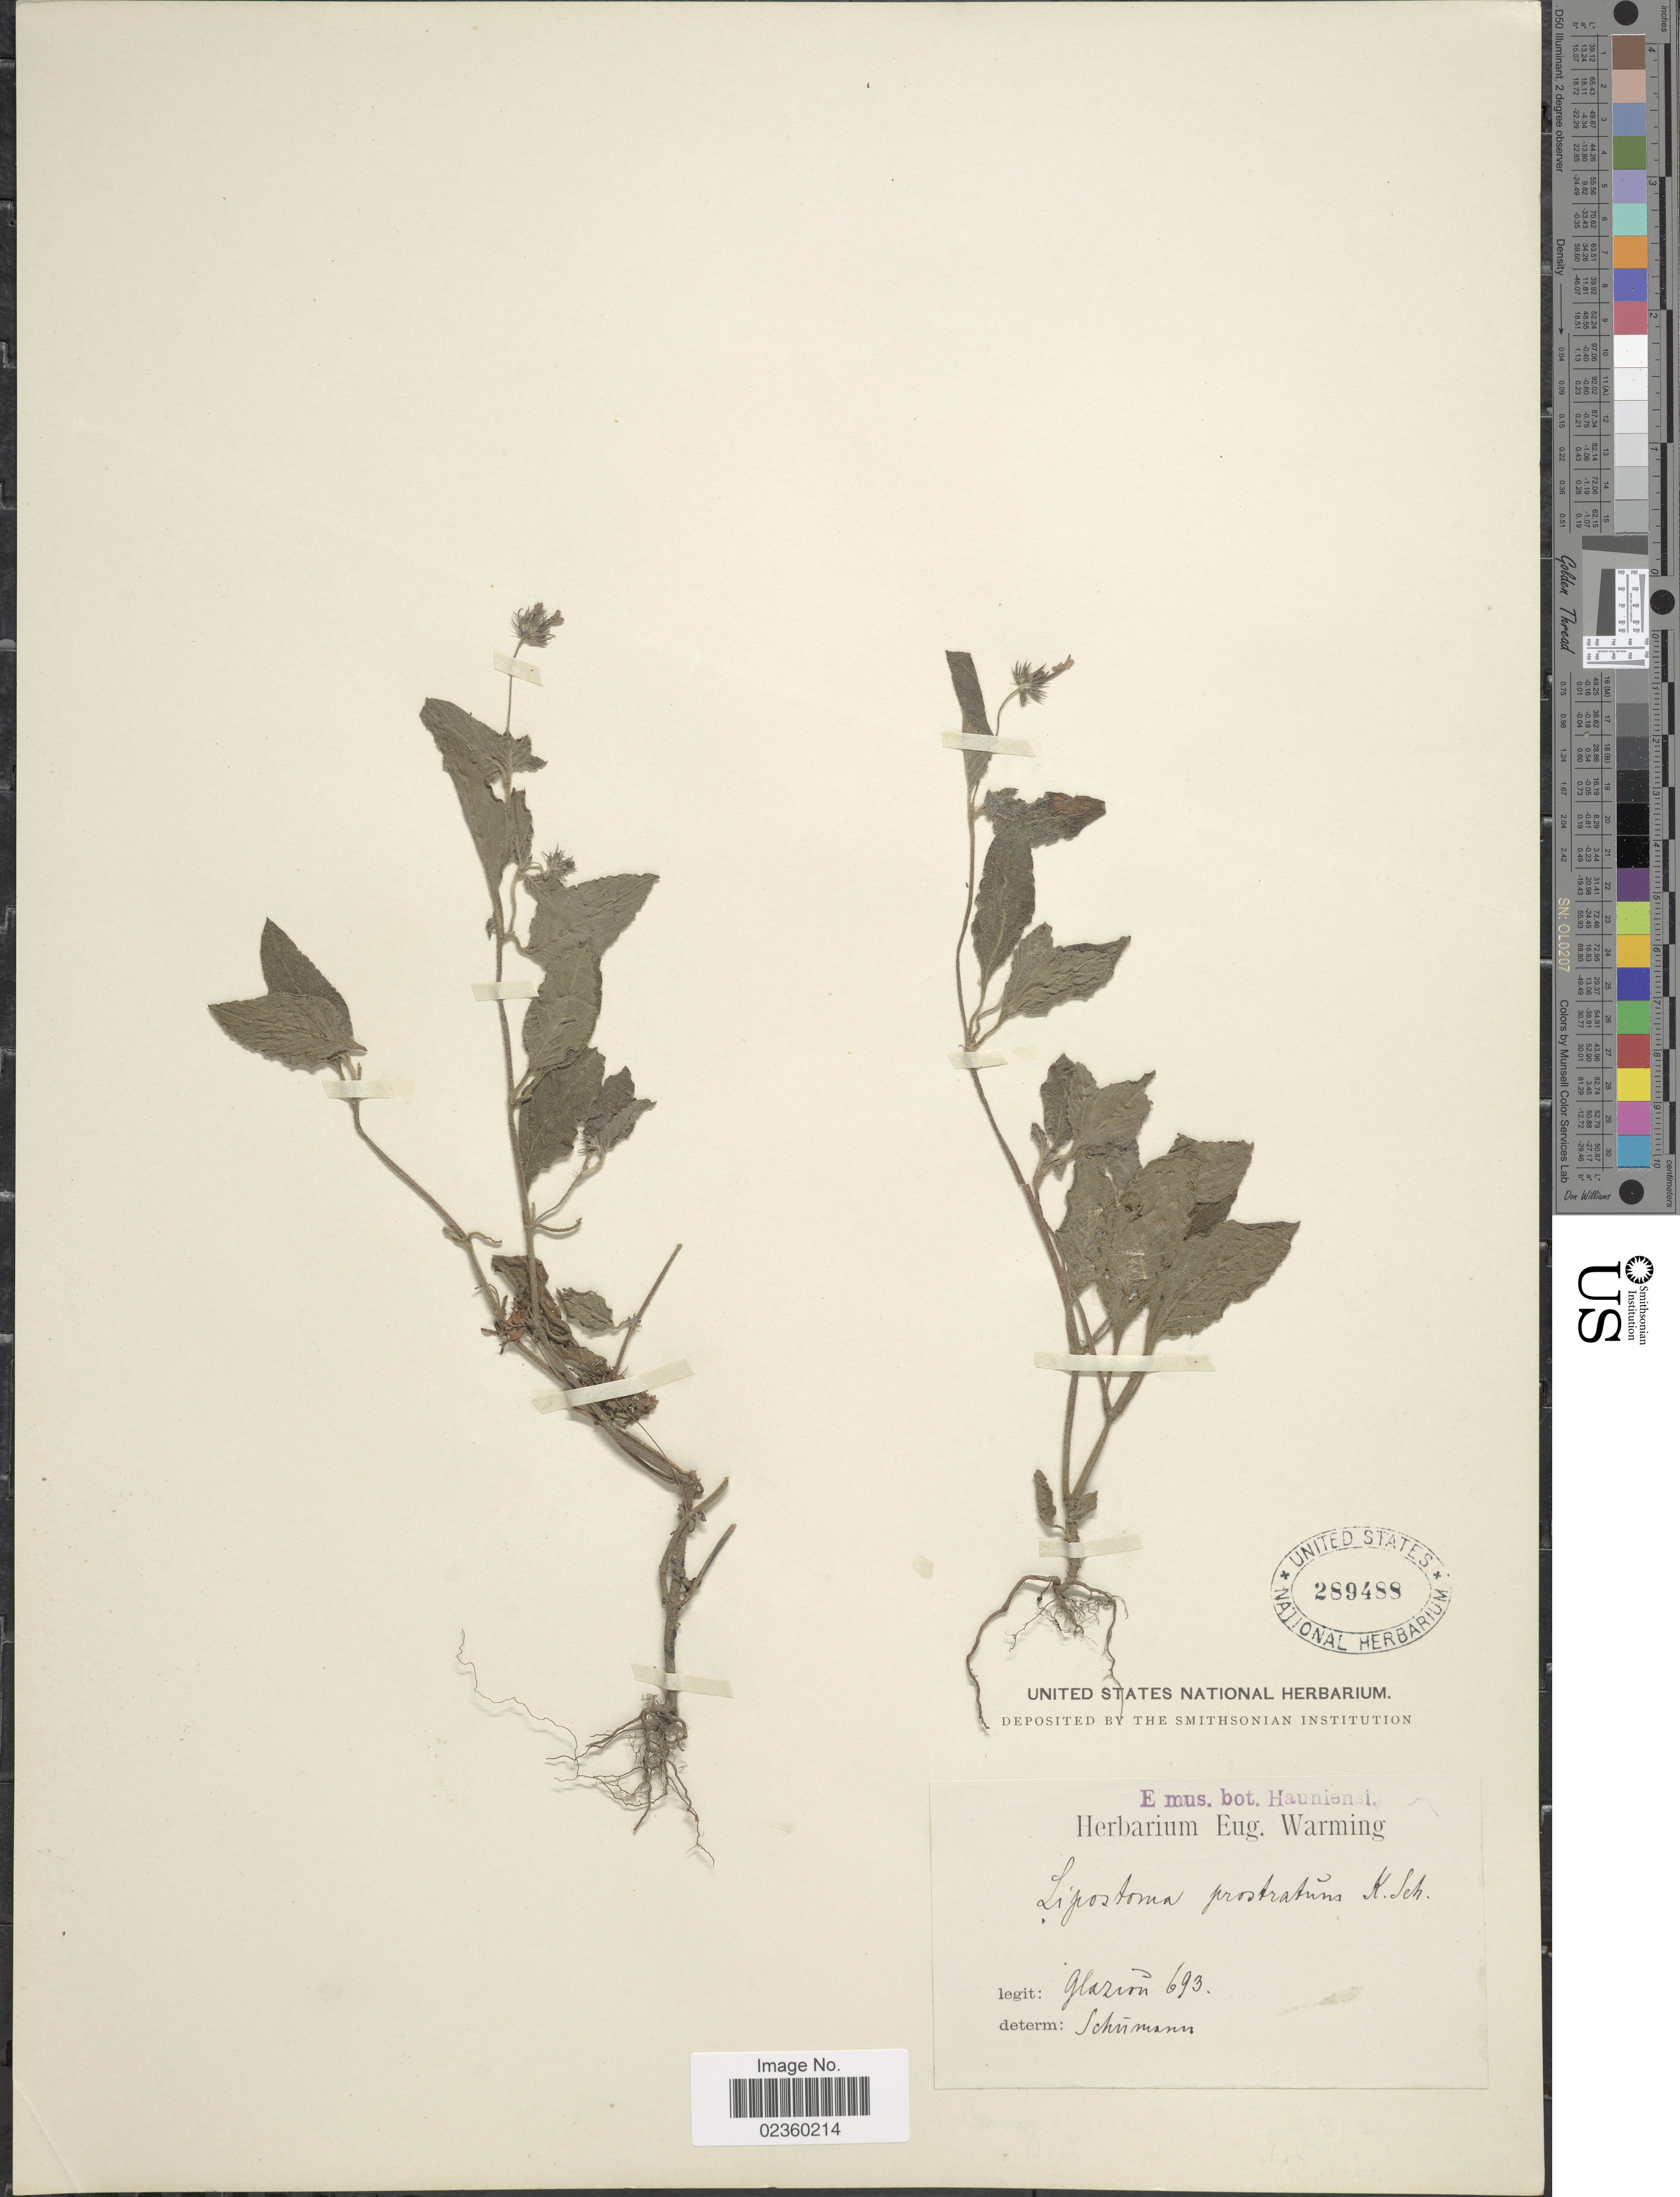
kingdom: Plantae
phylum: Tracheophyta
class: Magnoliopsida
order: Gentianales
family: Rubiaceae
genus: Standleya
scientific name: Standleya prostrata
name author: (K. Schum.) Brade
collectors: Glaziou, --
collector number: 693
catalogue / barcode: US 289488